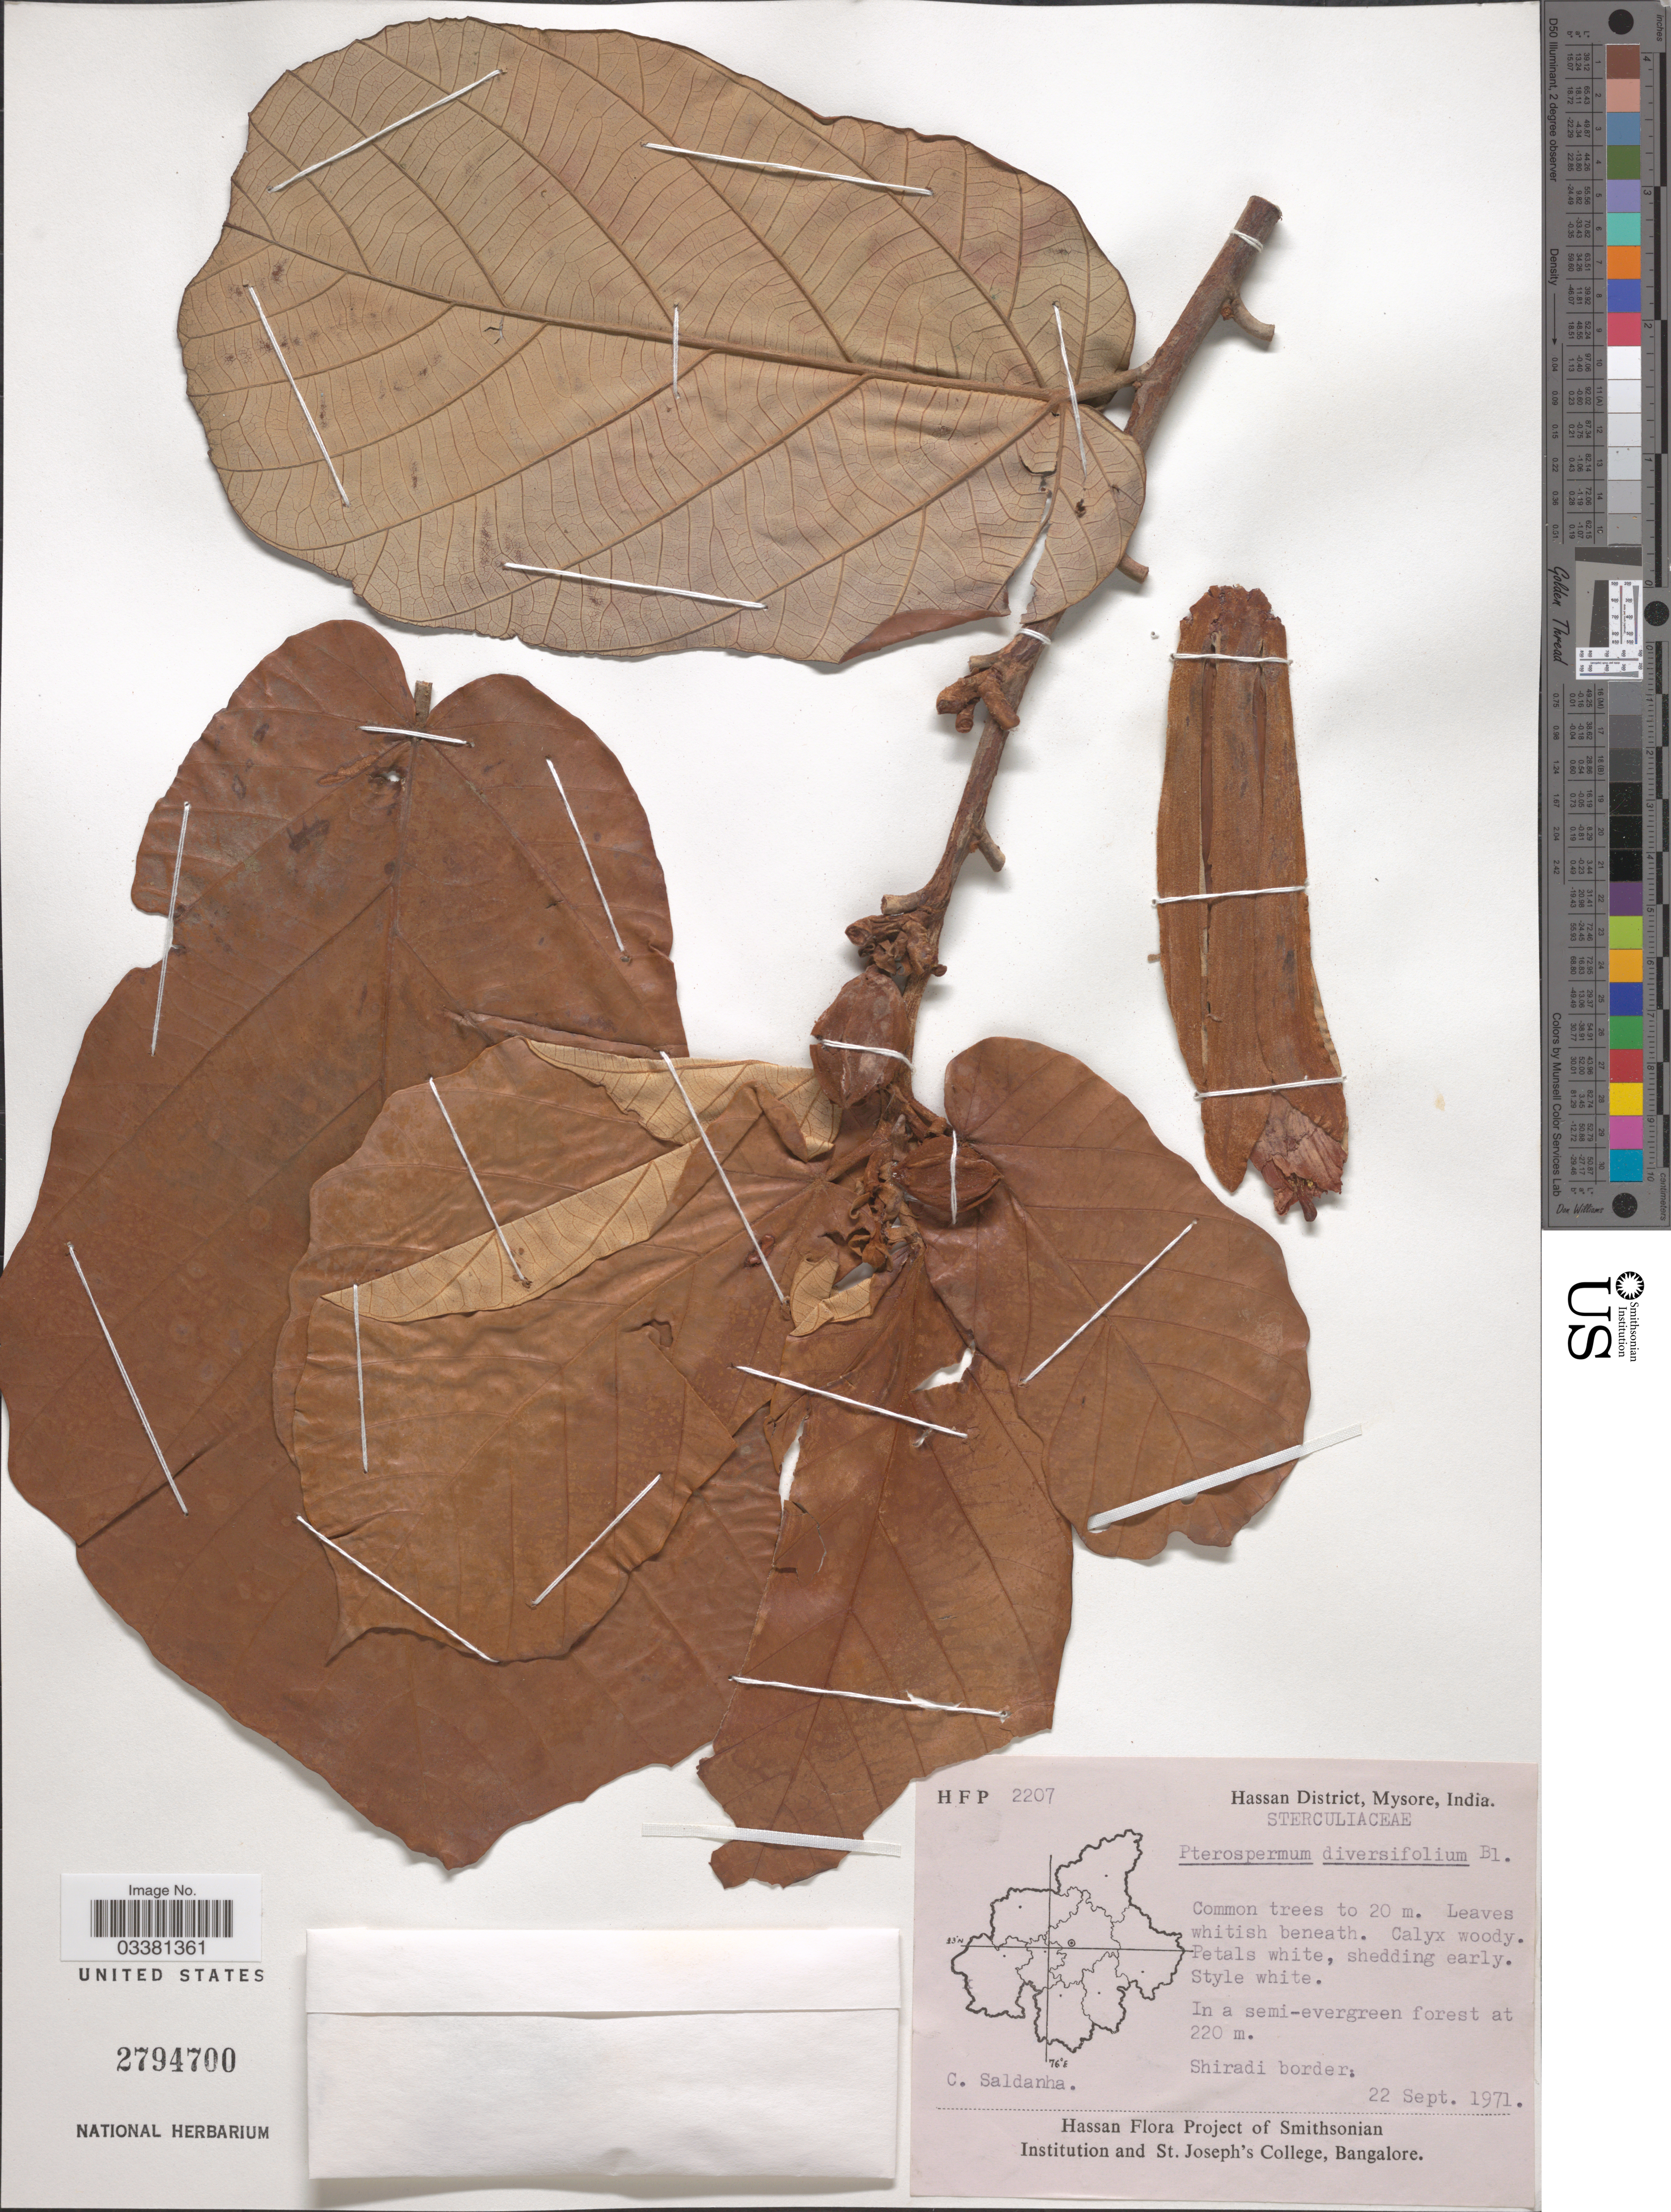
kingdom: Plantae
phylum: Tracheophyta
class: Magnoliopsida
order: Malvales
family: Malvaceae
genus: Pterospermum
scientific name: Pterospermum diversifolium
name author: Blume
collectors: C. Saldanha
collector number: H F P 2207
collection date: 1971-09-22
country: India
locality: Hassan District, Mysore. Shiradi border.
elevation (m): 220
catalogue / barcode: US 2794700